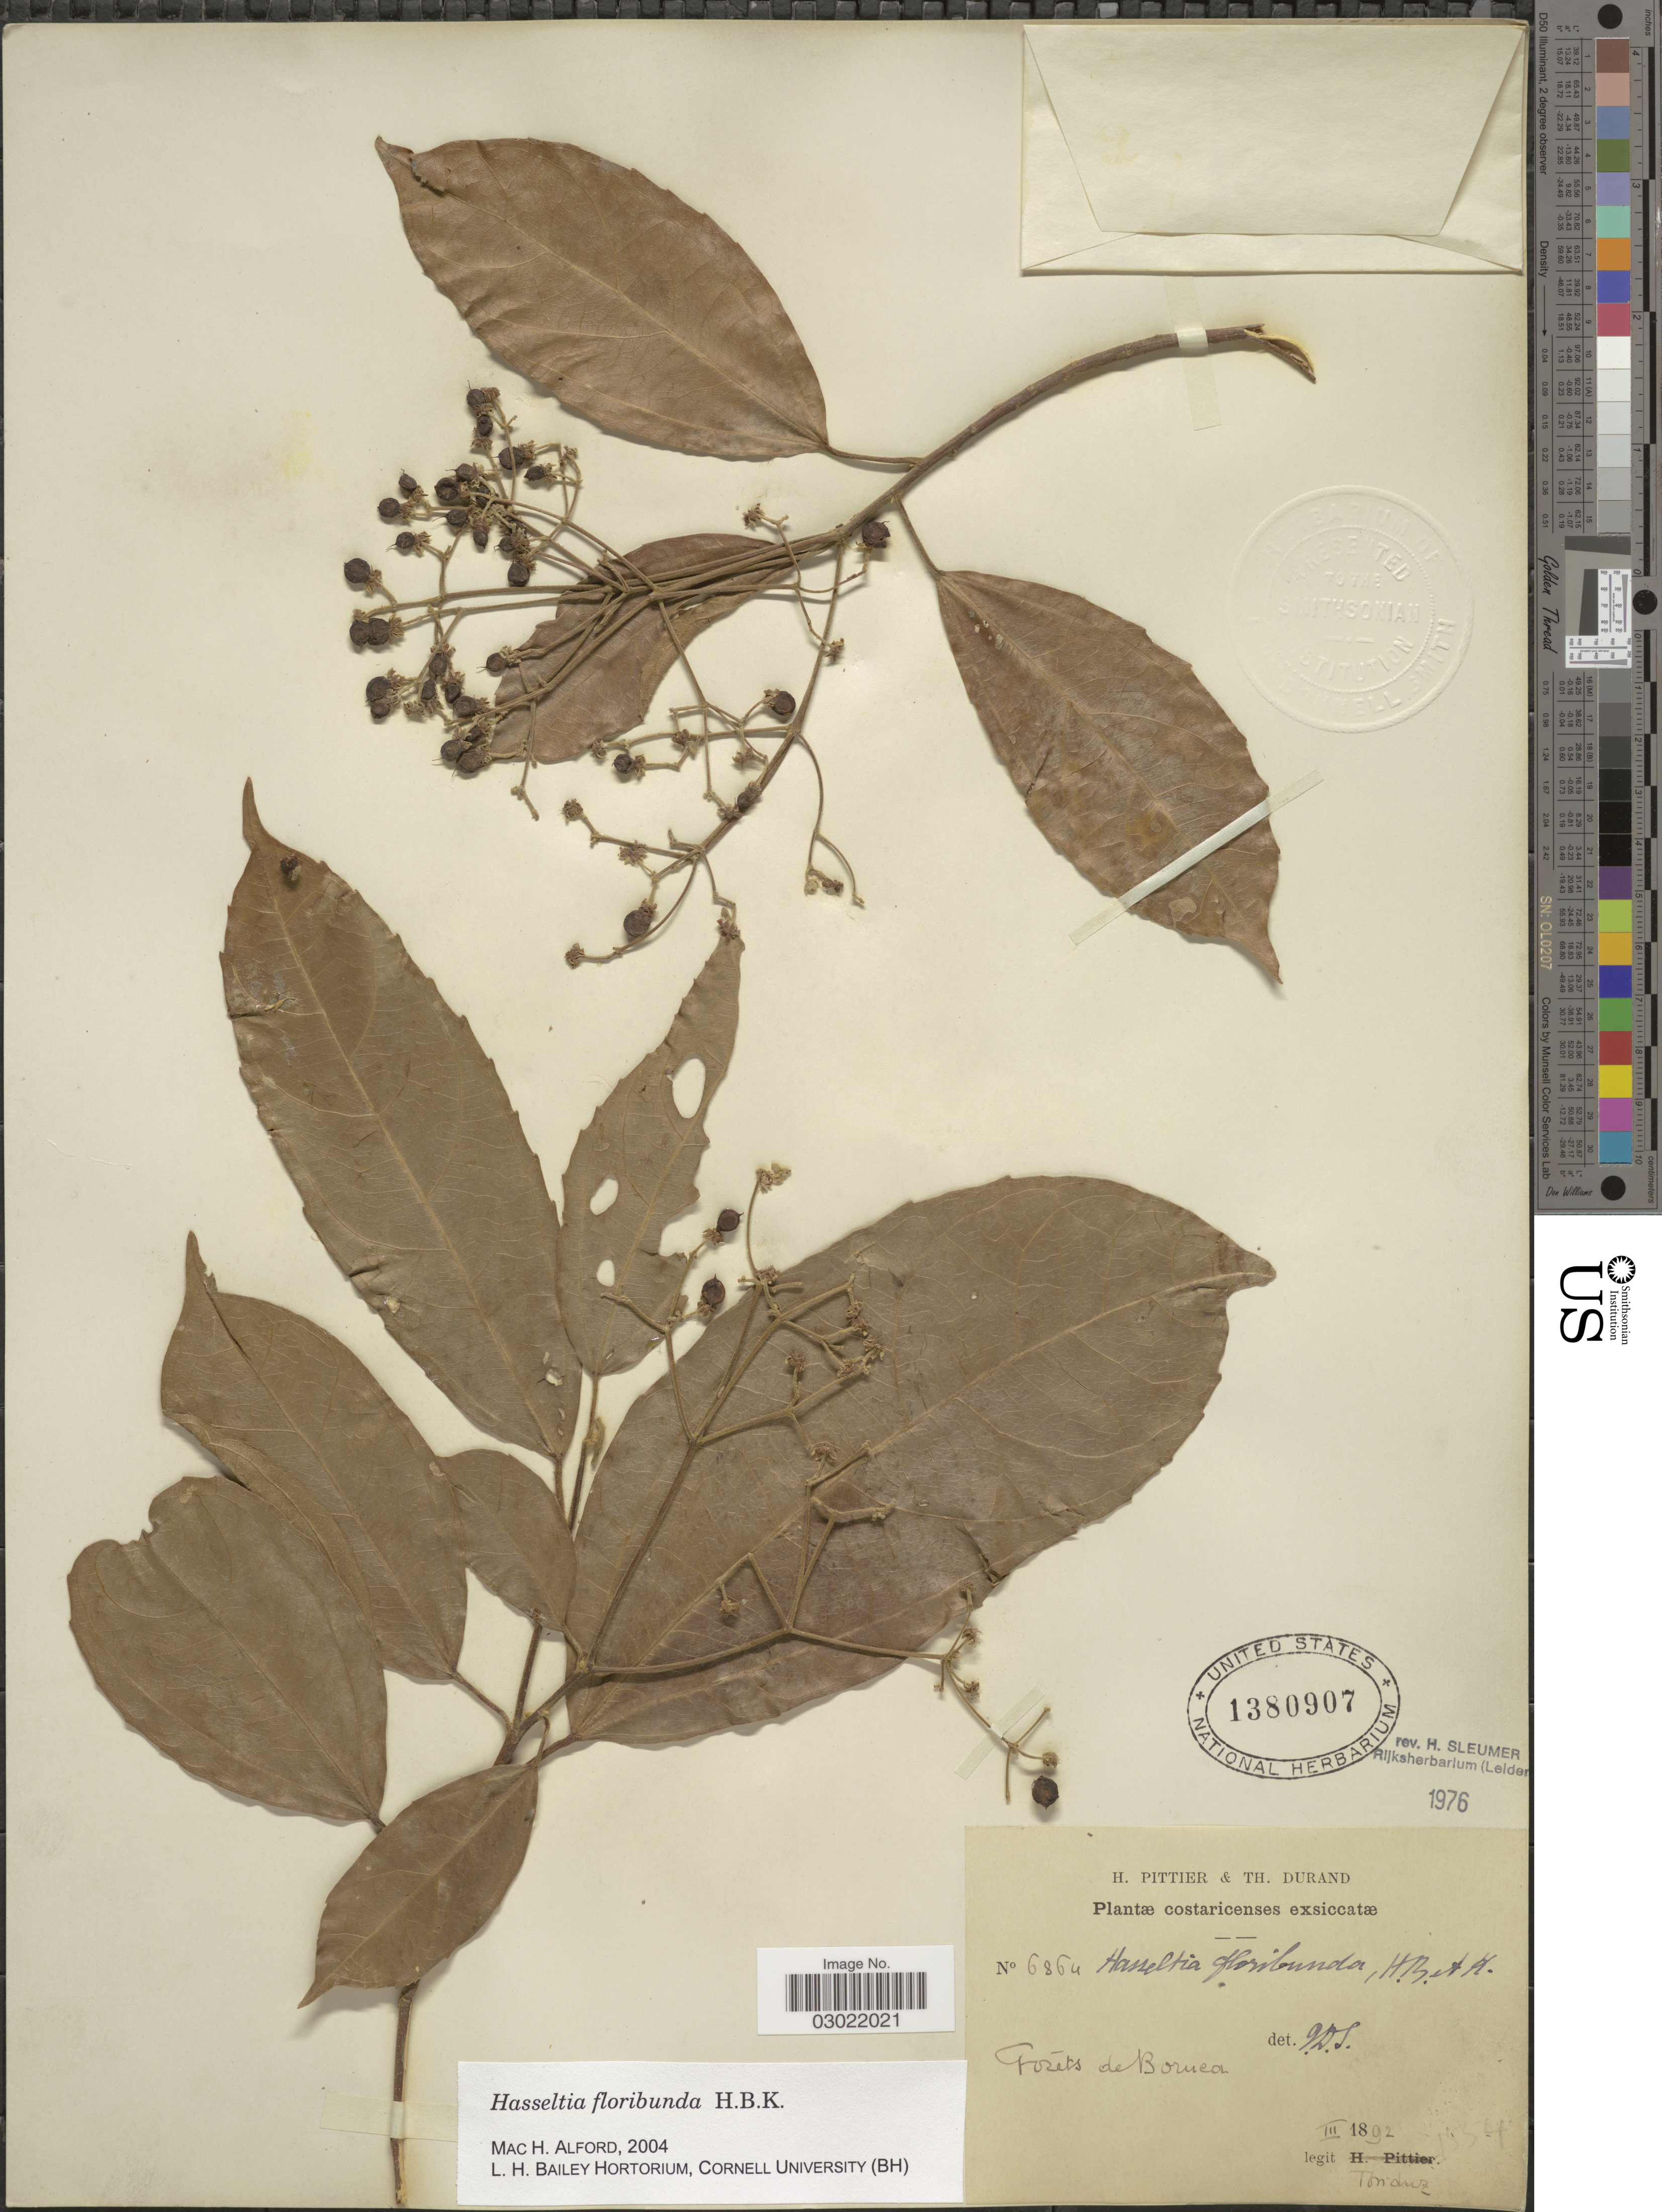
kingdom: Plantae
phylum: Tracheophyta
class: Magnoliopsida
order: Malpighiales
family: Salicaceae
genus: Hasseltia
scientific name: Hasseltia floribunda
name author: Kunth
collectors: Tonduz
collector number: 6864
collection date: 1892-03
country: Costa Rica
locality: Foréts de Boruea.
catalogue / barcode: US 1380907